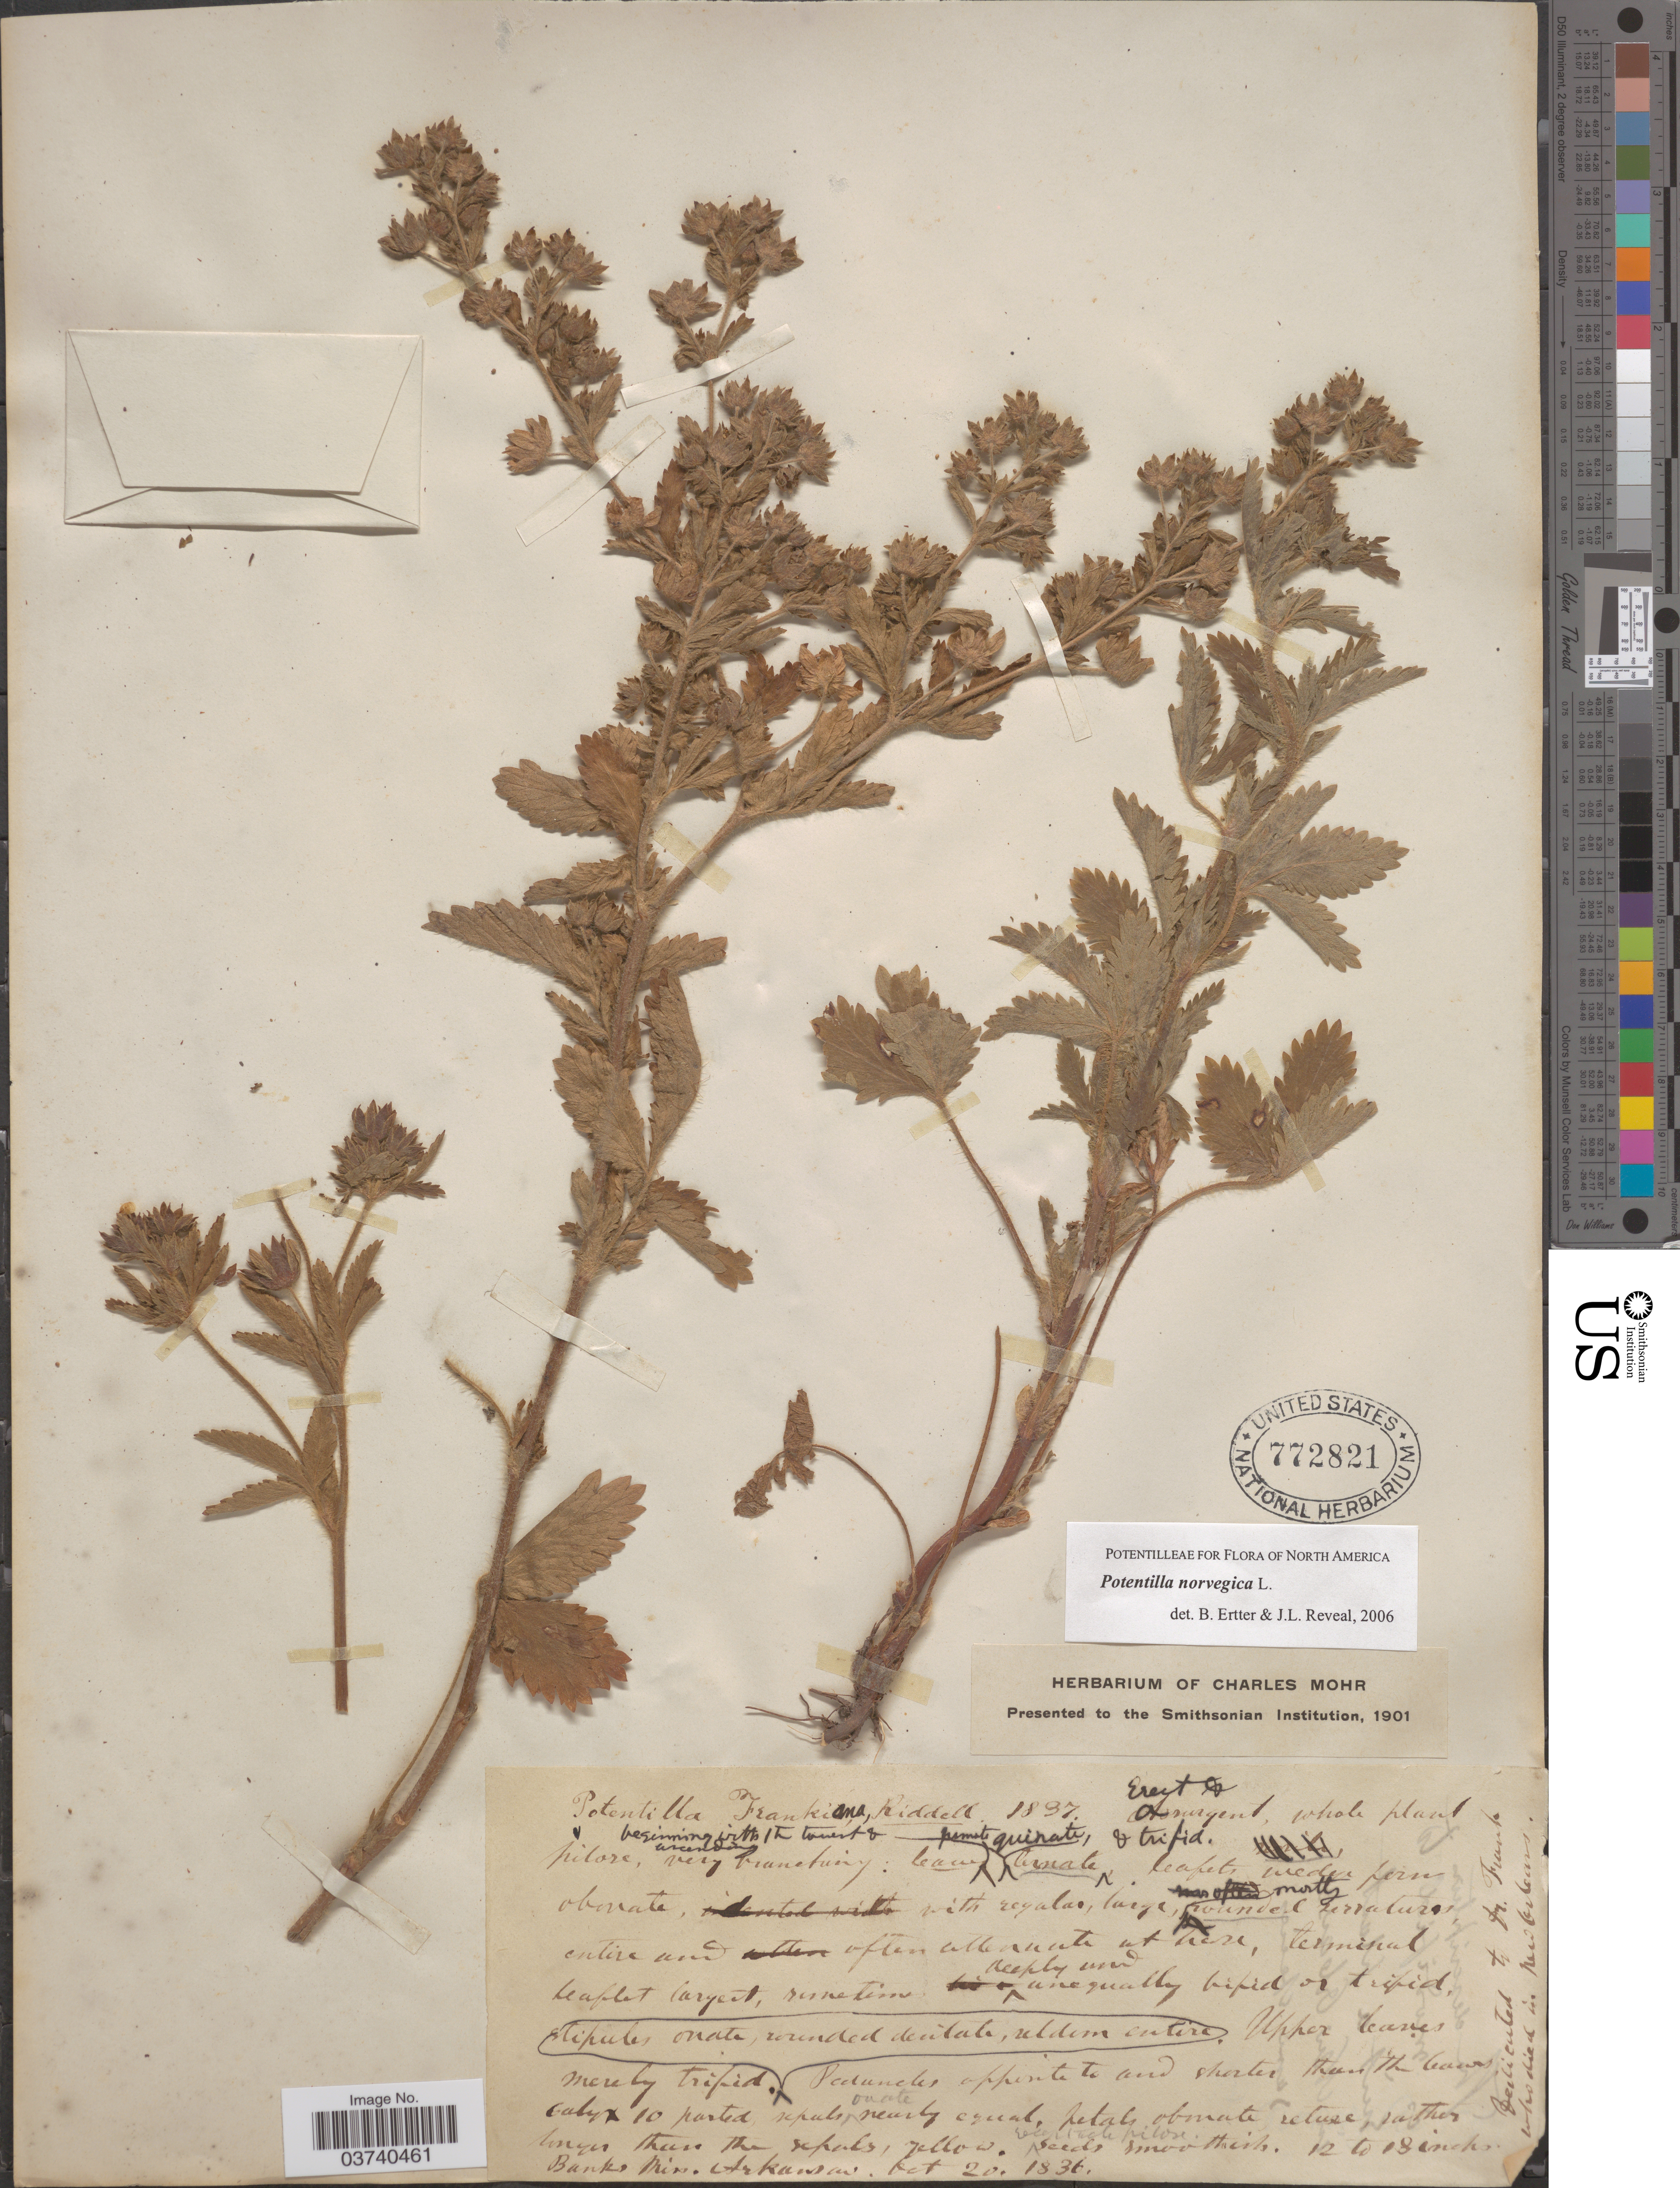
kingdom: Plantae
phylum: Tracheophyta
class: Magnoliopsida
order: Rosales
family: Rosaceae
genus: Potentilla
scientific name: Potentilla norvegica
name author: L.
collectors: ex herb. Charles Mohr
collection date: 1836-10-20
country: United States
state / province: Arkansas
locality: Banks Miss. Arkansas.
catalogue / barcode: US 772821